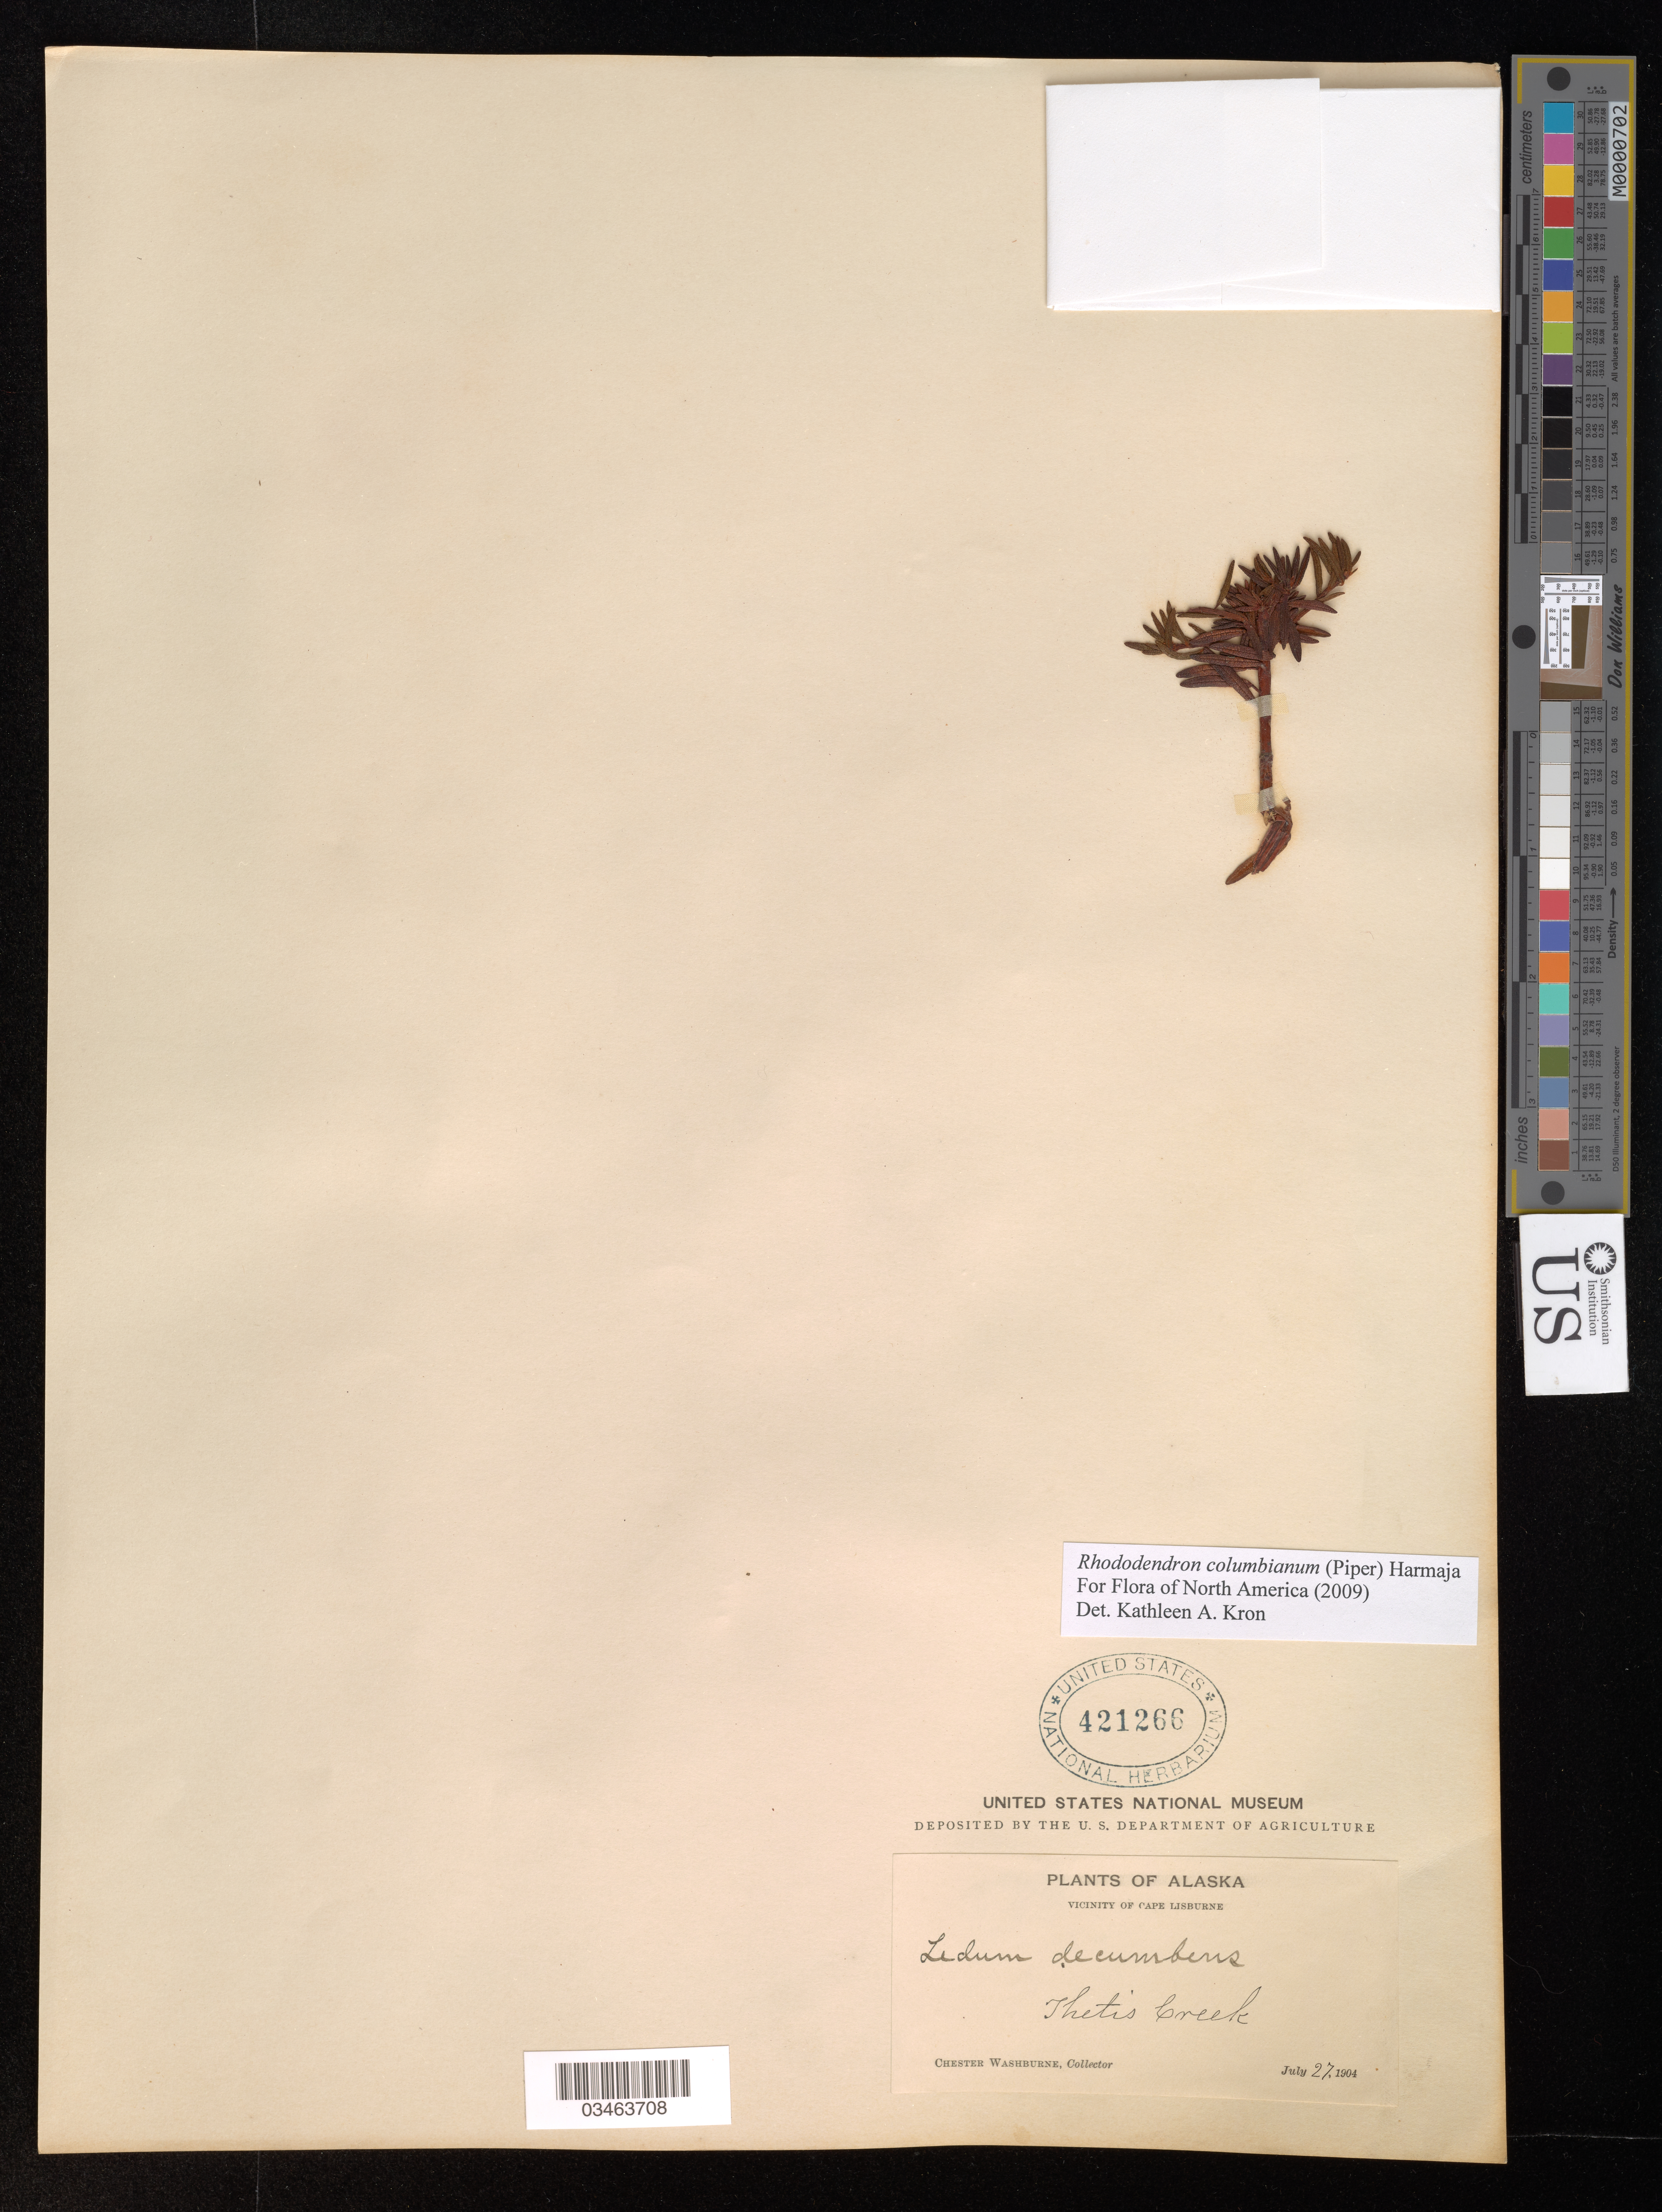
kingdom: Plantae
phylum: Tracheophyta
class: Magnoliopsida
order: Ericales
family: Ericaceae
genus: Rhododendron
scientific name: Rhododendron columbianum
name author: (Piper) Harmaja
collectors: C. Washburne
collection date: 1904-07-27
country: United States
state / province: Alaska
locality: Vicinity of Cape Lisburne, Thetis Creek.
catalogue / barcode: US 421266